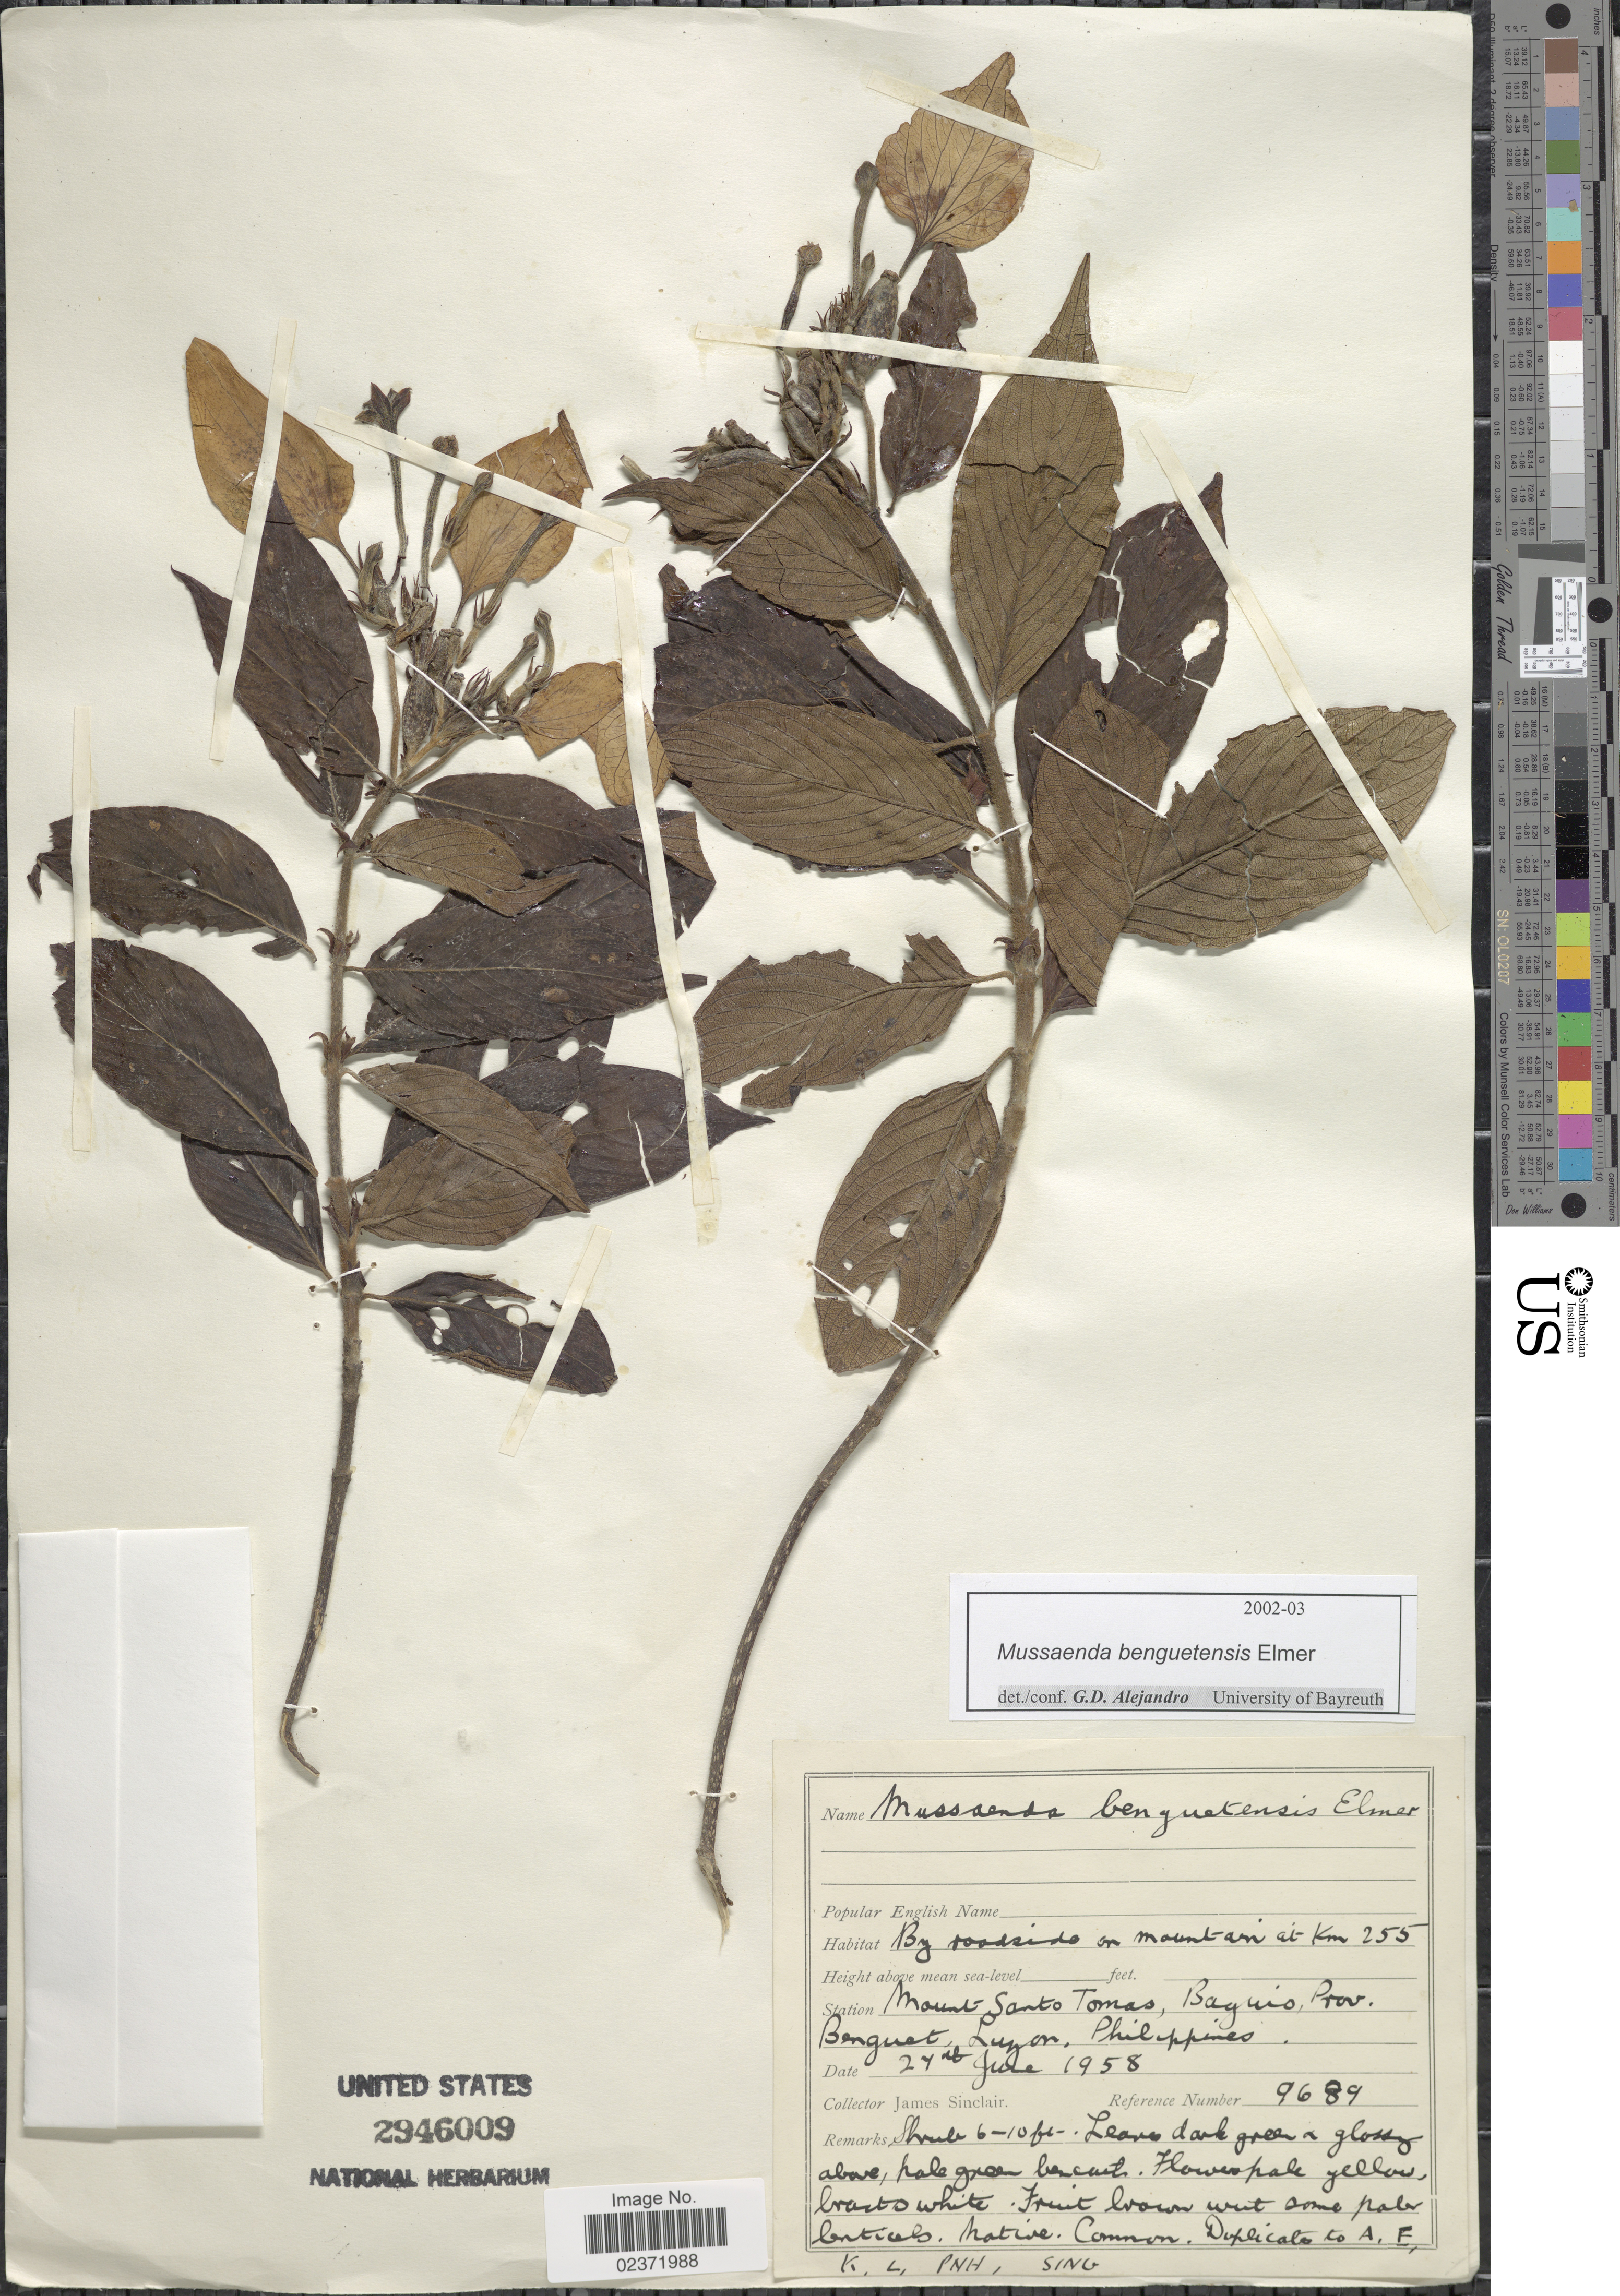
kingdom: Plantae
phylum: Tracheophyta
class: Magnoliopsida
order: Gentianales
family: Rubiaceae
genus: Mussaenda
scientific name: Mussaenda benguetensis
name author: Elmer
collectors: J. Sinclair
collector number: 9689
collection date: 1958-06-27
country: Philippines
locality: Moun Santo Tomas, Baguio Prov., Benguet, Luzon, Philippines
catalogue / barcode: US 2946009